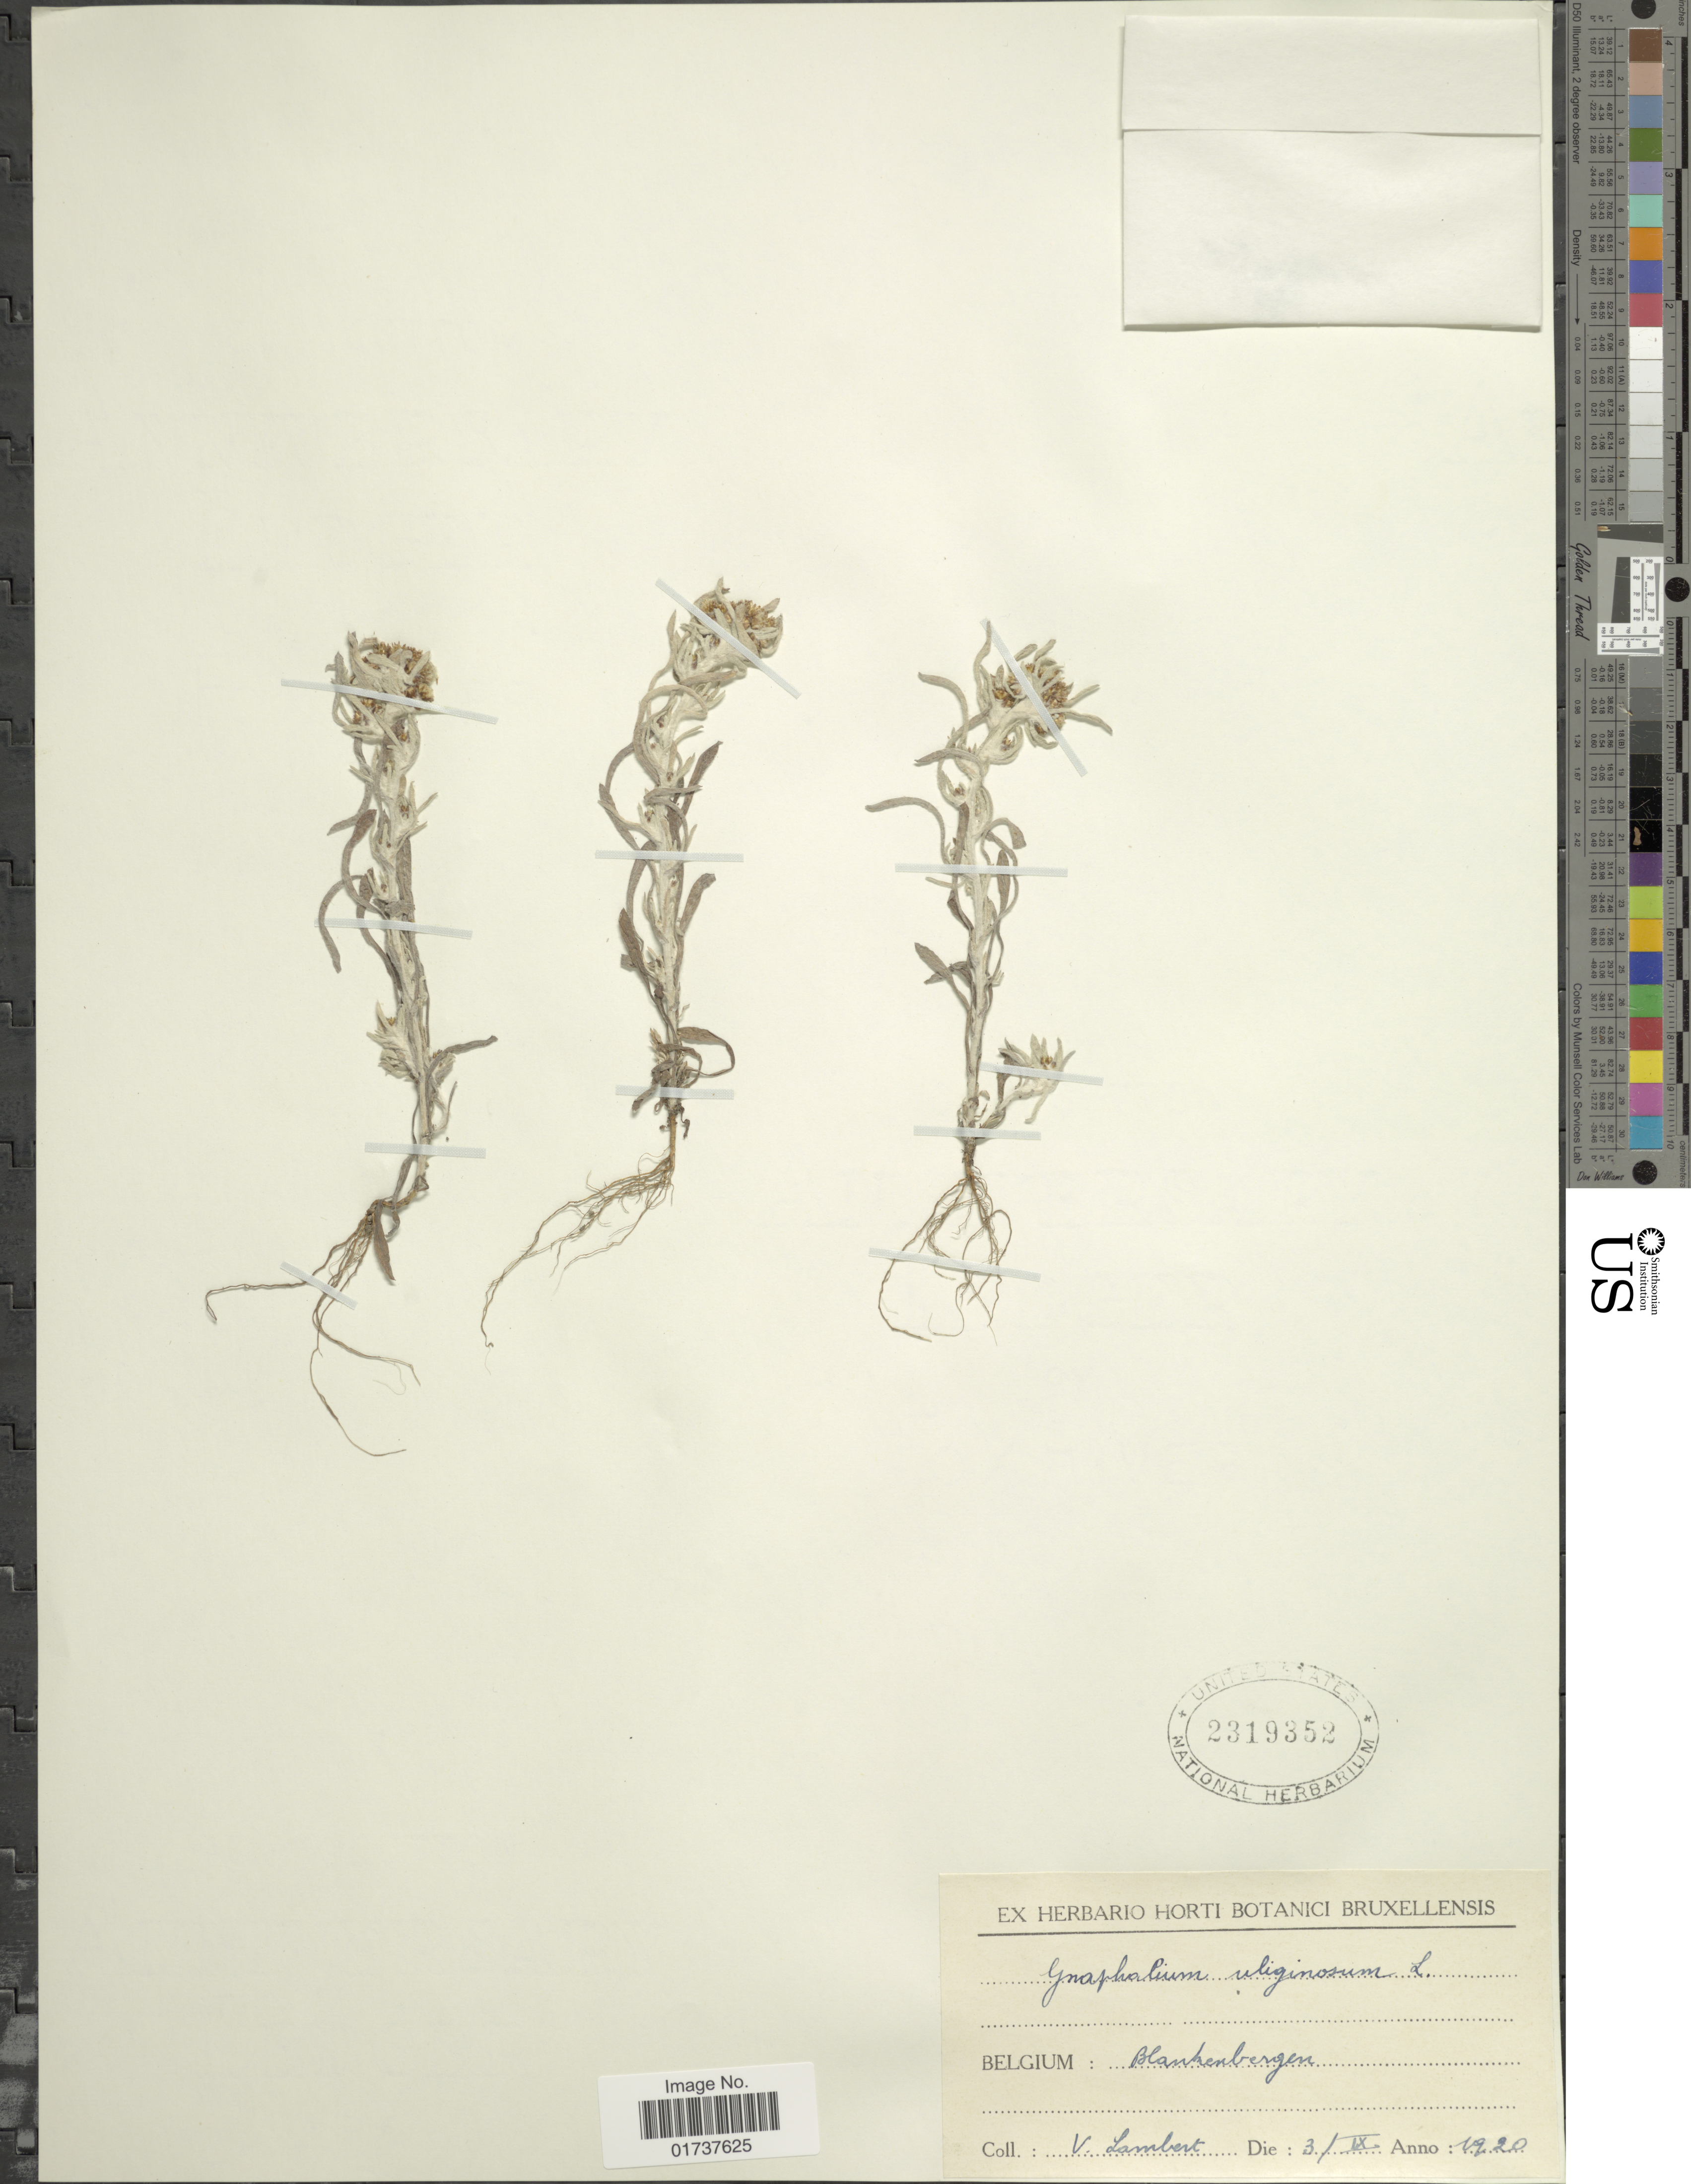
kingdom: Plantae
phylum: Tracheophyta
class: Magnoliopsida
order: Asterales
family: Asteraceae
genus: Gnaphalium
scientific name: Gnaphalium uliginosum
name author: L.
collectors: V. Lambert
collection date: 1920-11-03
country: Belgium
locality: Blankenbergen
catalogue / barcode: US 2319352